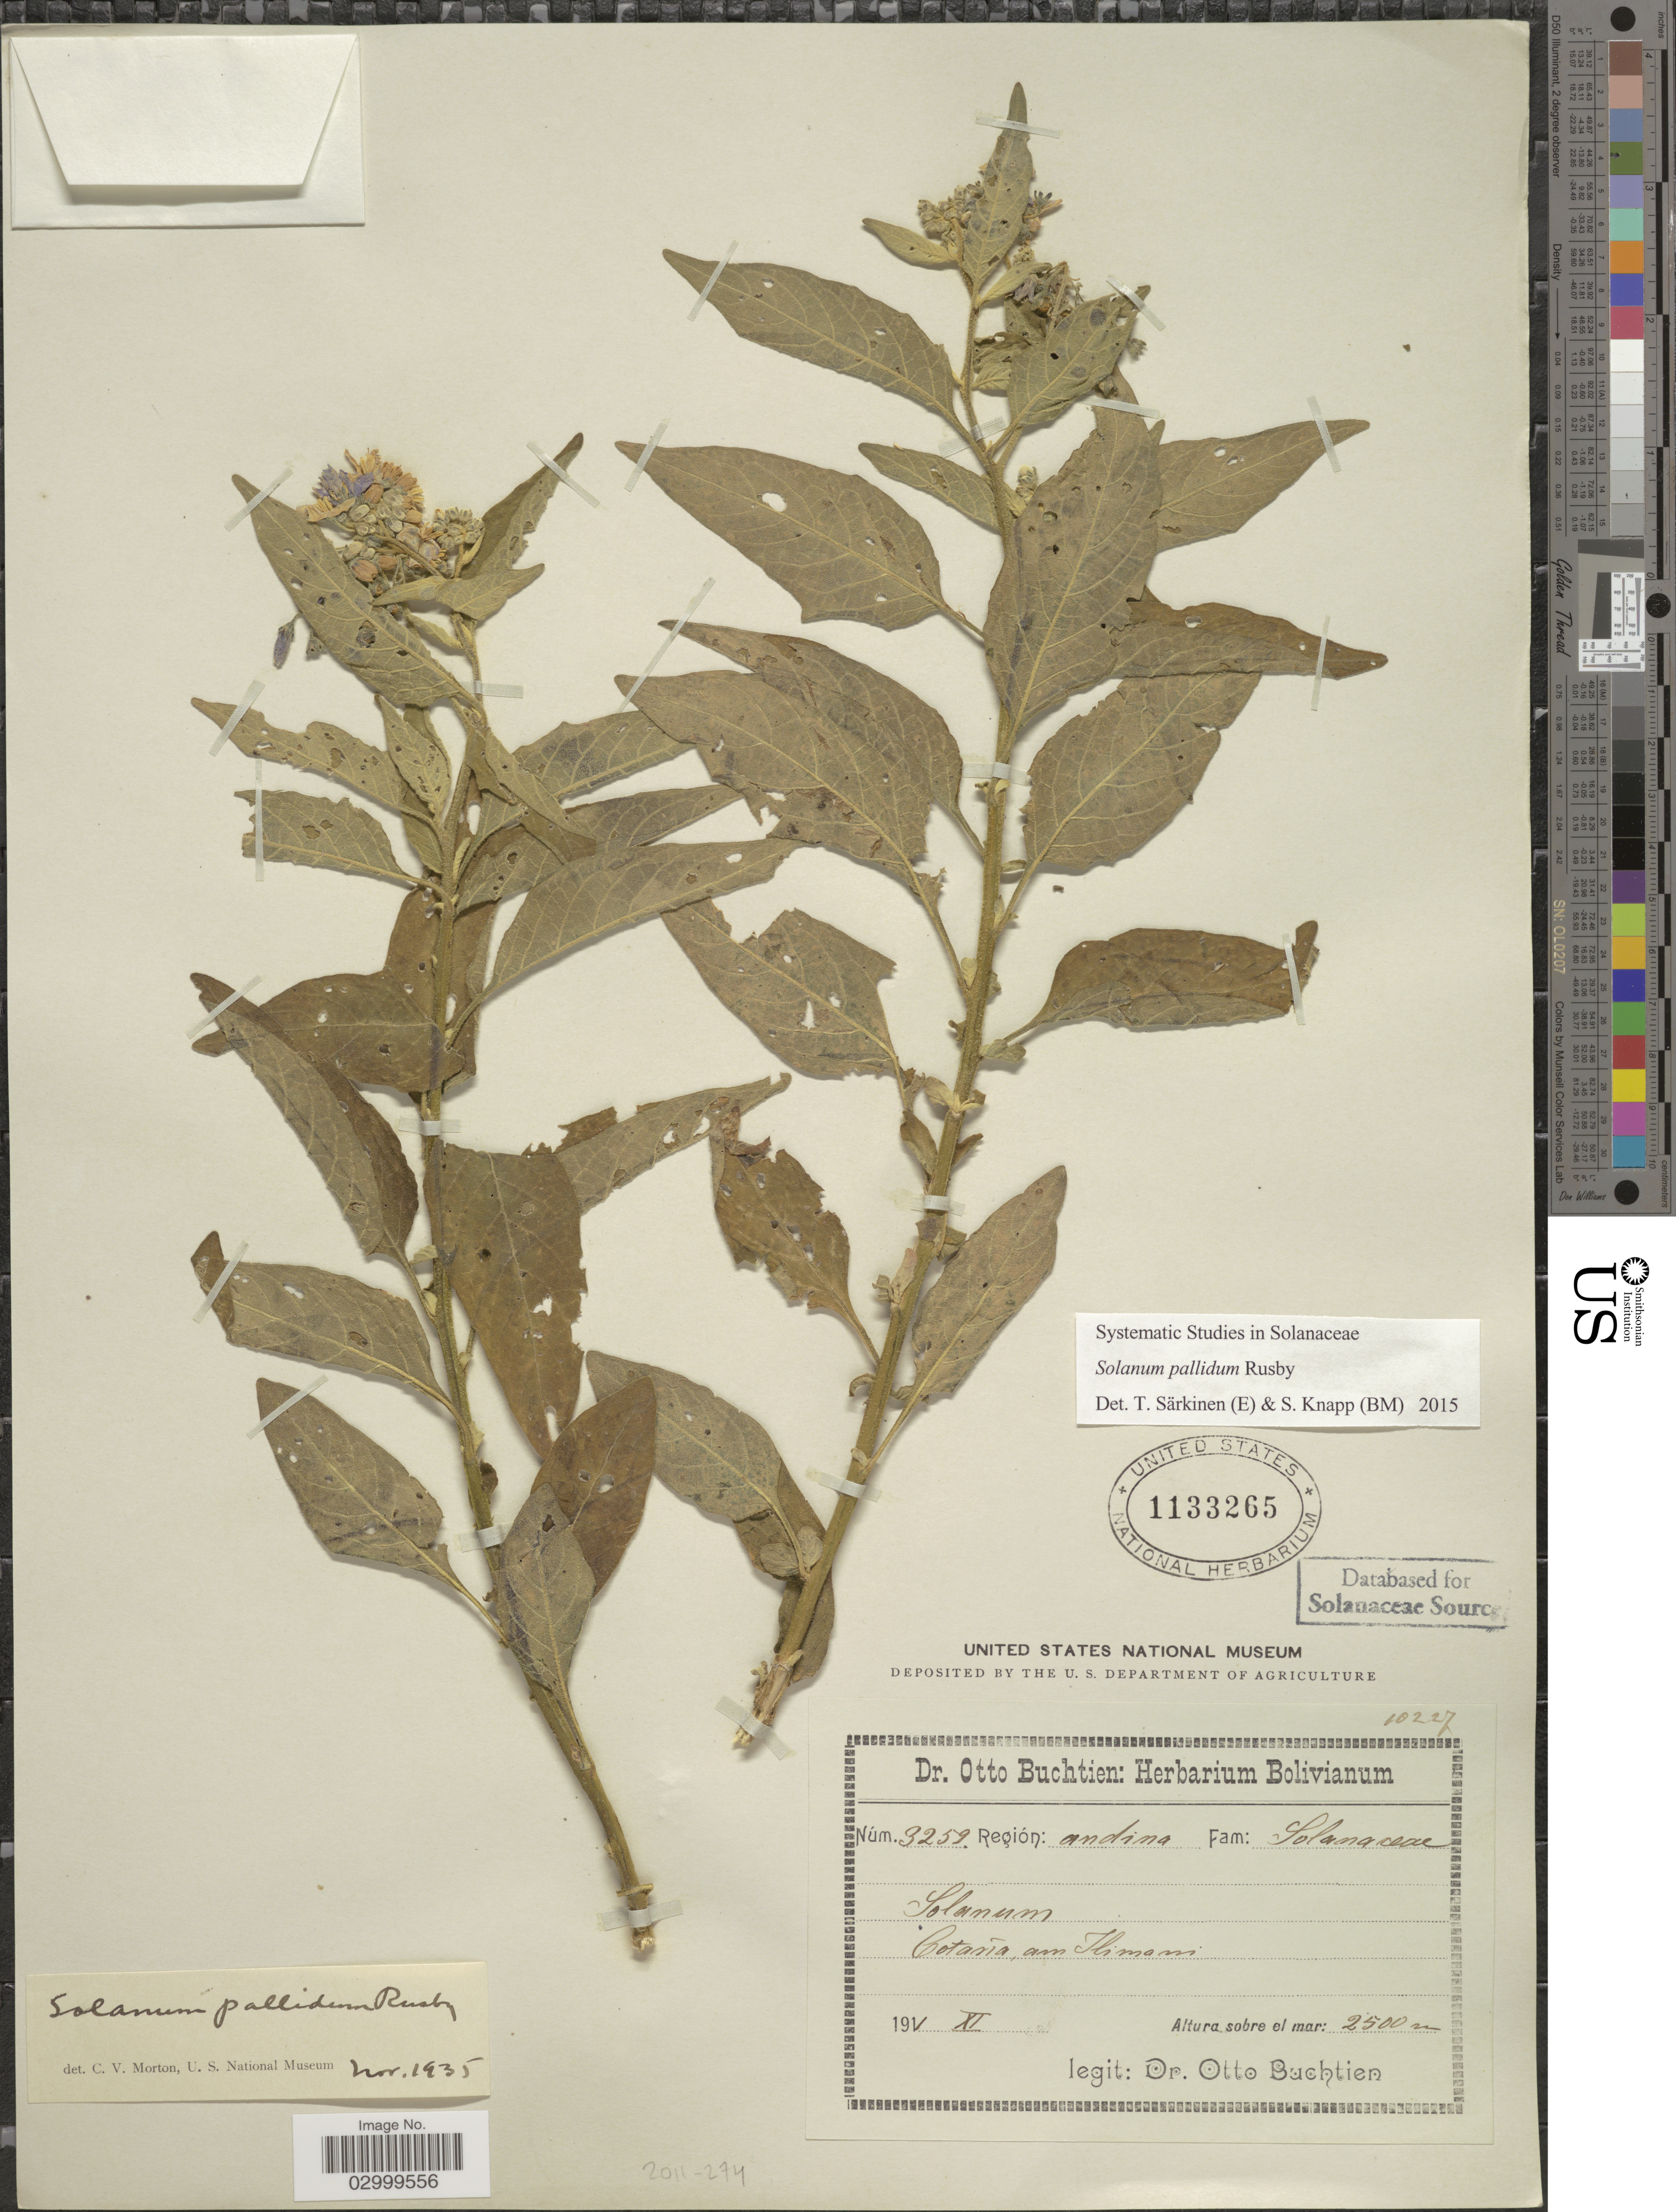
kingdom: Plantae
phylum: Tracheophyta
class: Magnoliopsida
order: Solanales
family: Solanaceae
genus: Solanum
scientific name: Solanum pallidum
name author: Rusby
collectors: O. Buchtien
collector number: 3259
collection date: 1911-11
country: Bolivia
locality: Cotaña, am Ilimani8. Región: andina.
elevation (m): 2500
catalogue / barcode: US 1133265